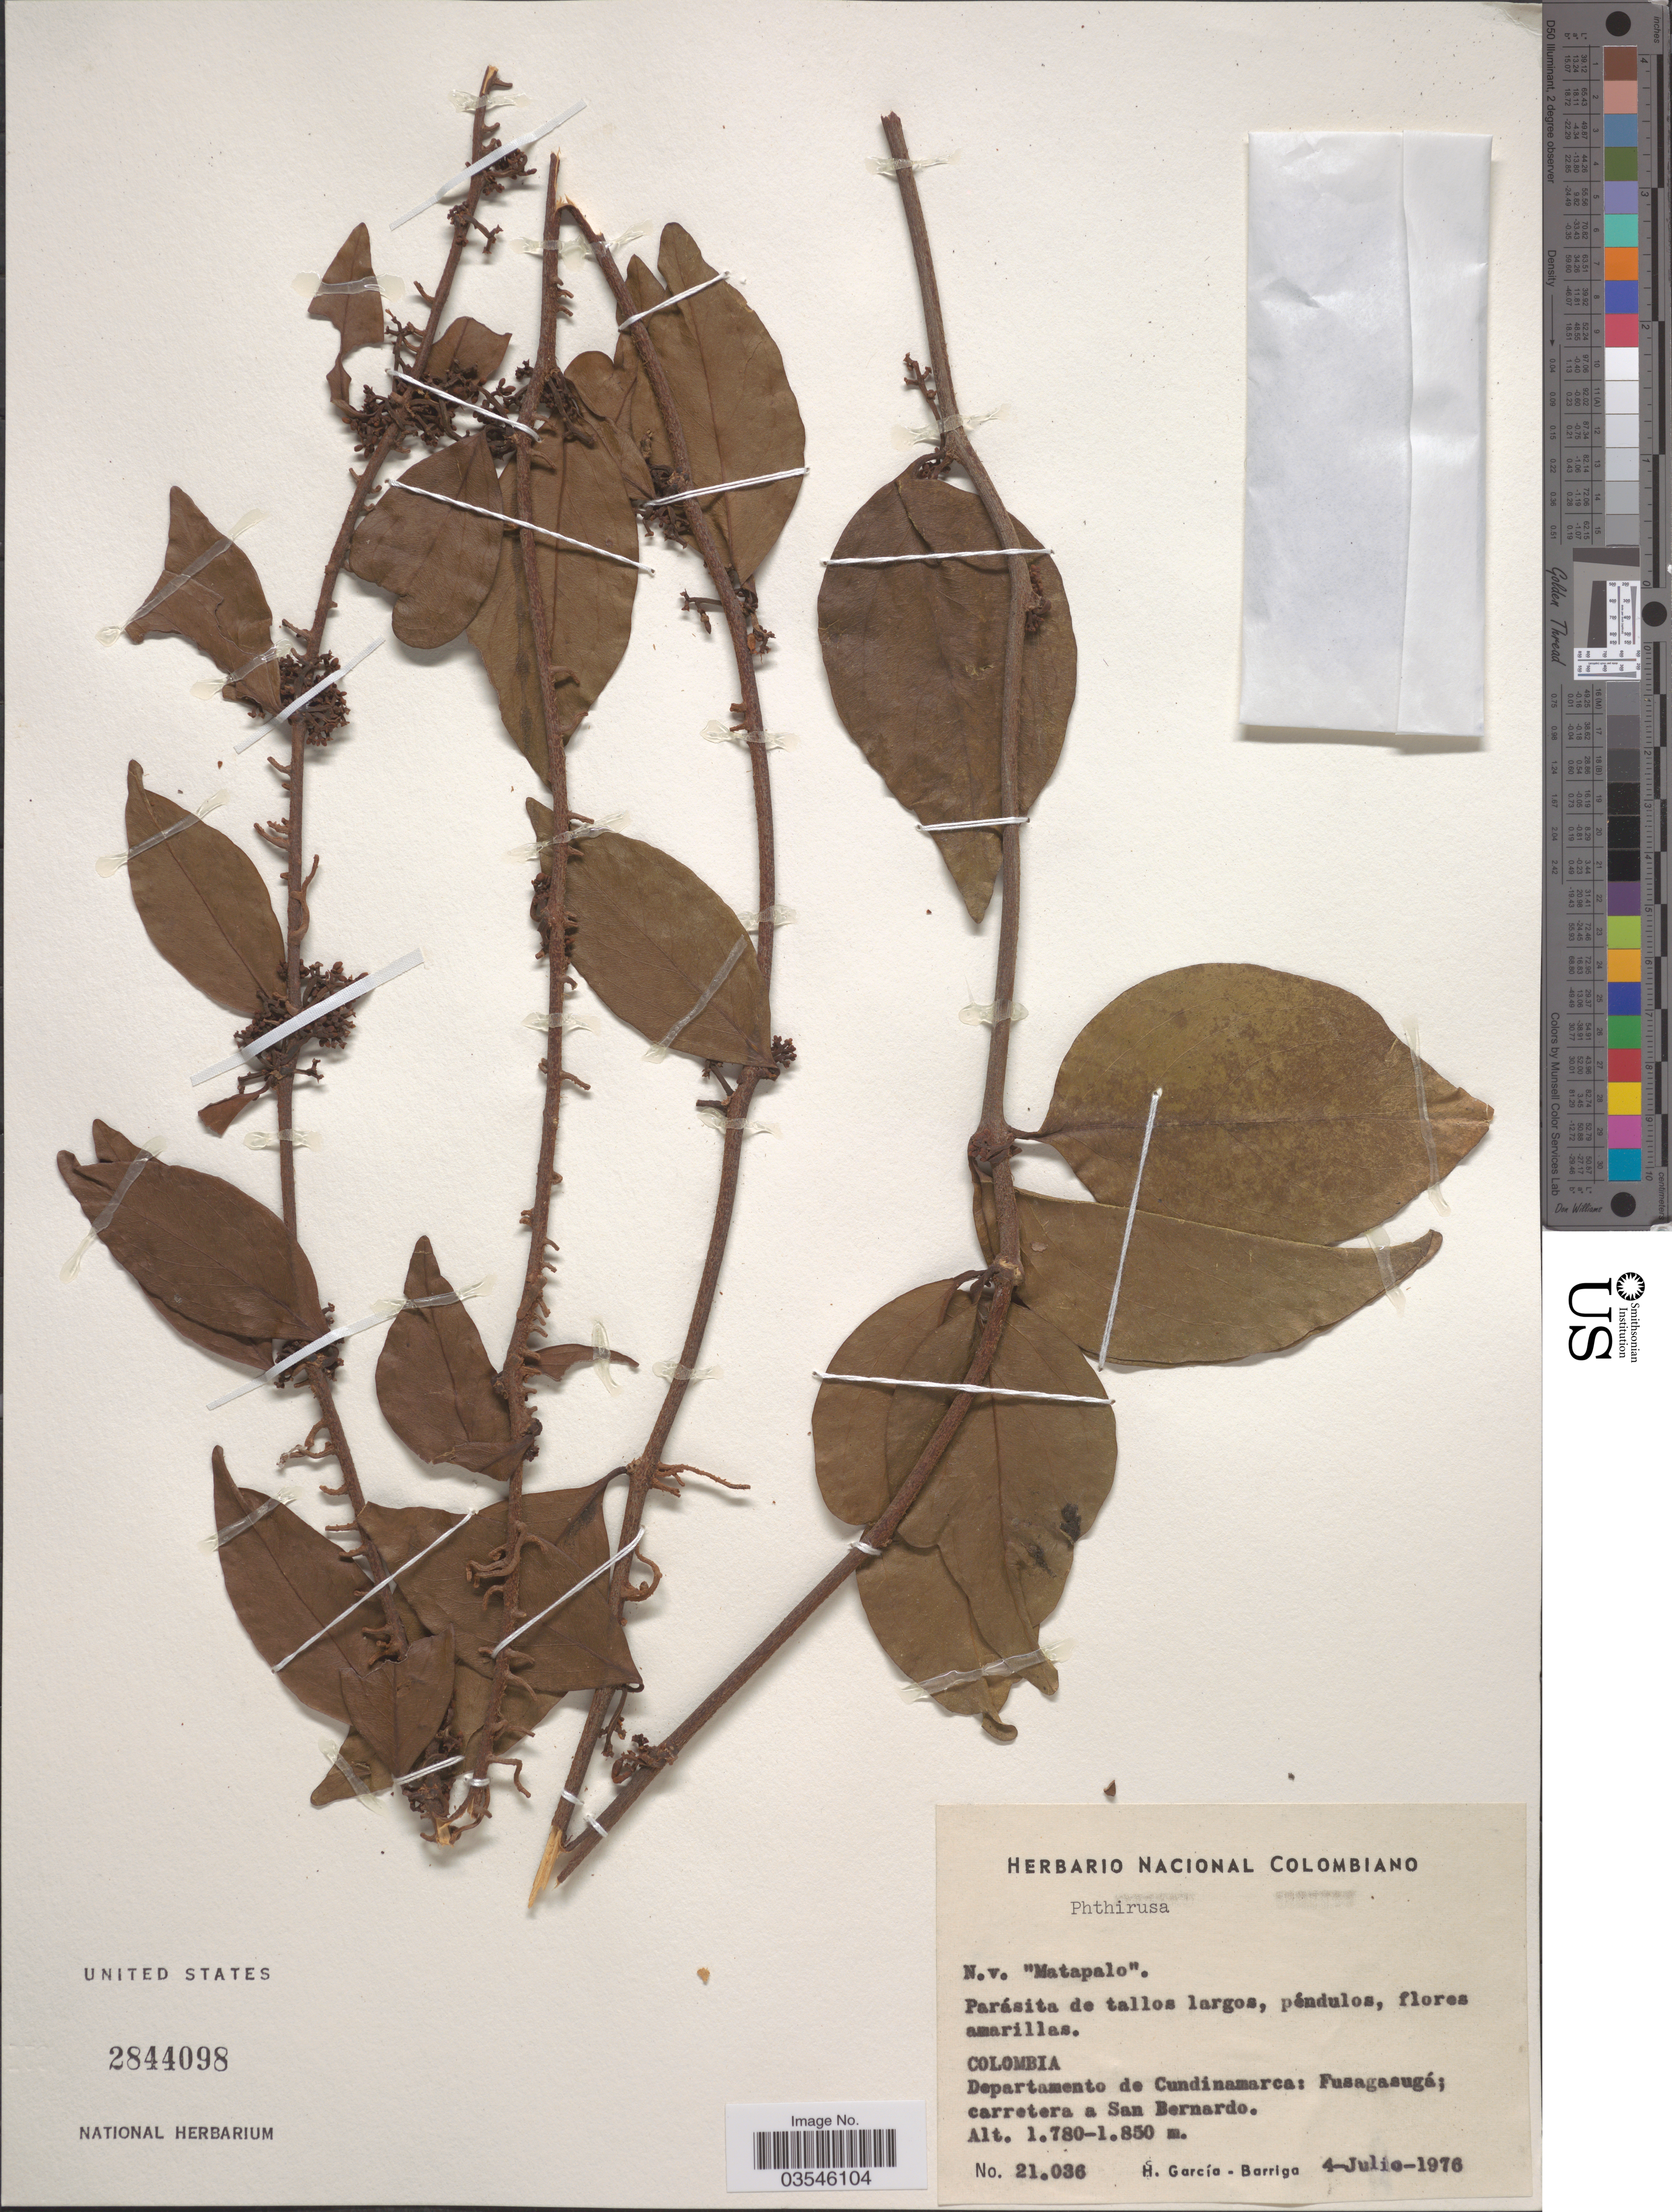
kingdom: Plantae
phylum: Tracheophyta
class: Magnoliopsida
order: Santalales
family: Loranthaceae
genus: Peristethium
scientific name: Peristethium sp.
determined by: Caraballo-Ortiz, Marcos A., (MISS), University of Mississippi (UNITED STATES)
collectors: H. García Barriga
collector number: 21036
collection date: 1976-07-04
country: Colombia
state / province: Cundinamarca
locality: Departamento de Cundinamarca: Fusagasugá; carretera a San Bernardo.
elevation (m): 1780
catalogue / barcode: US 2844098